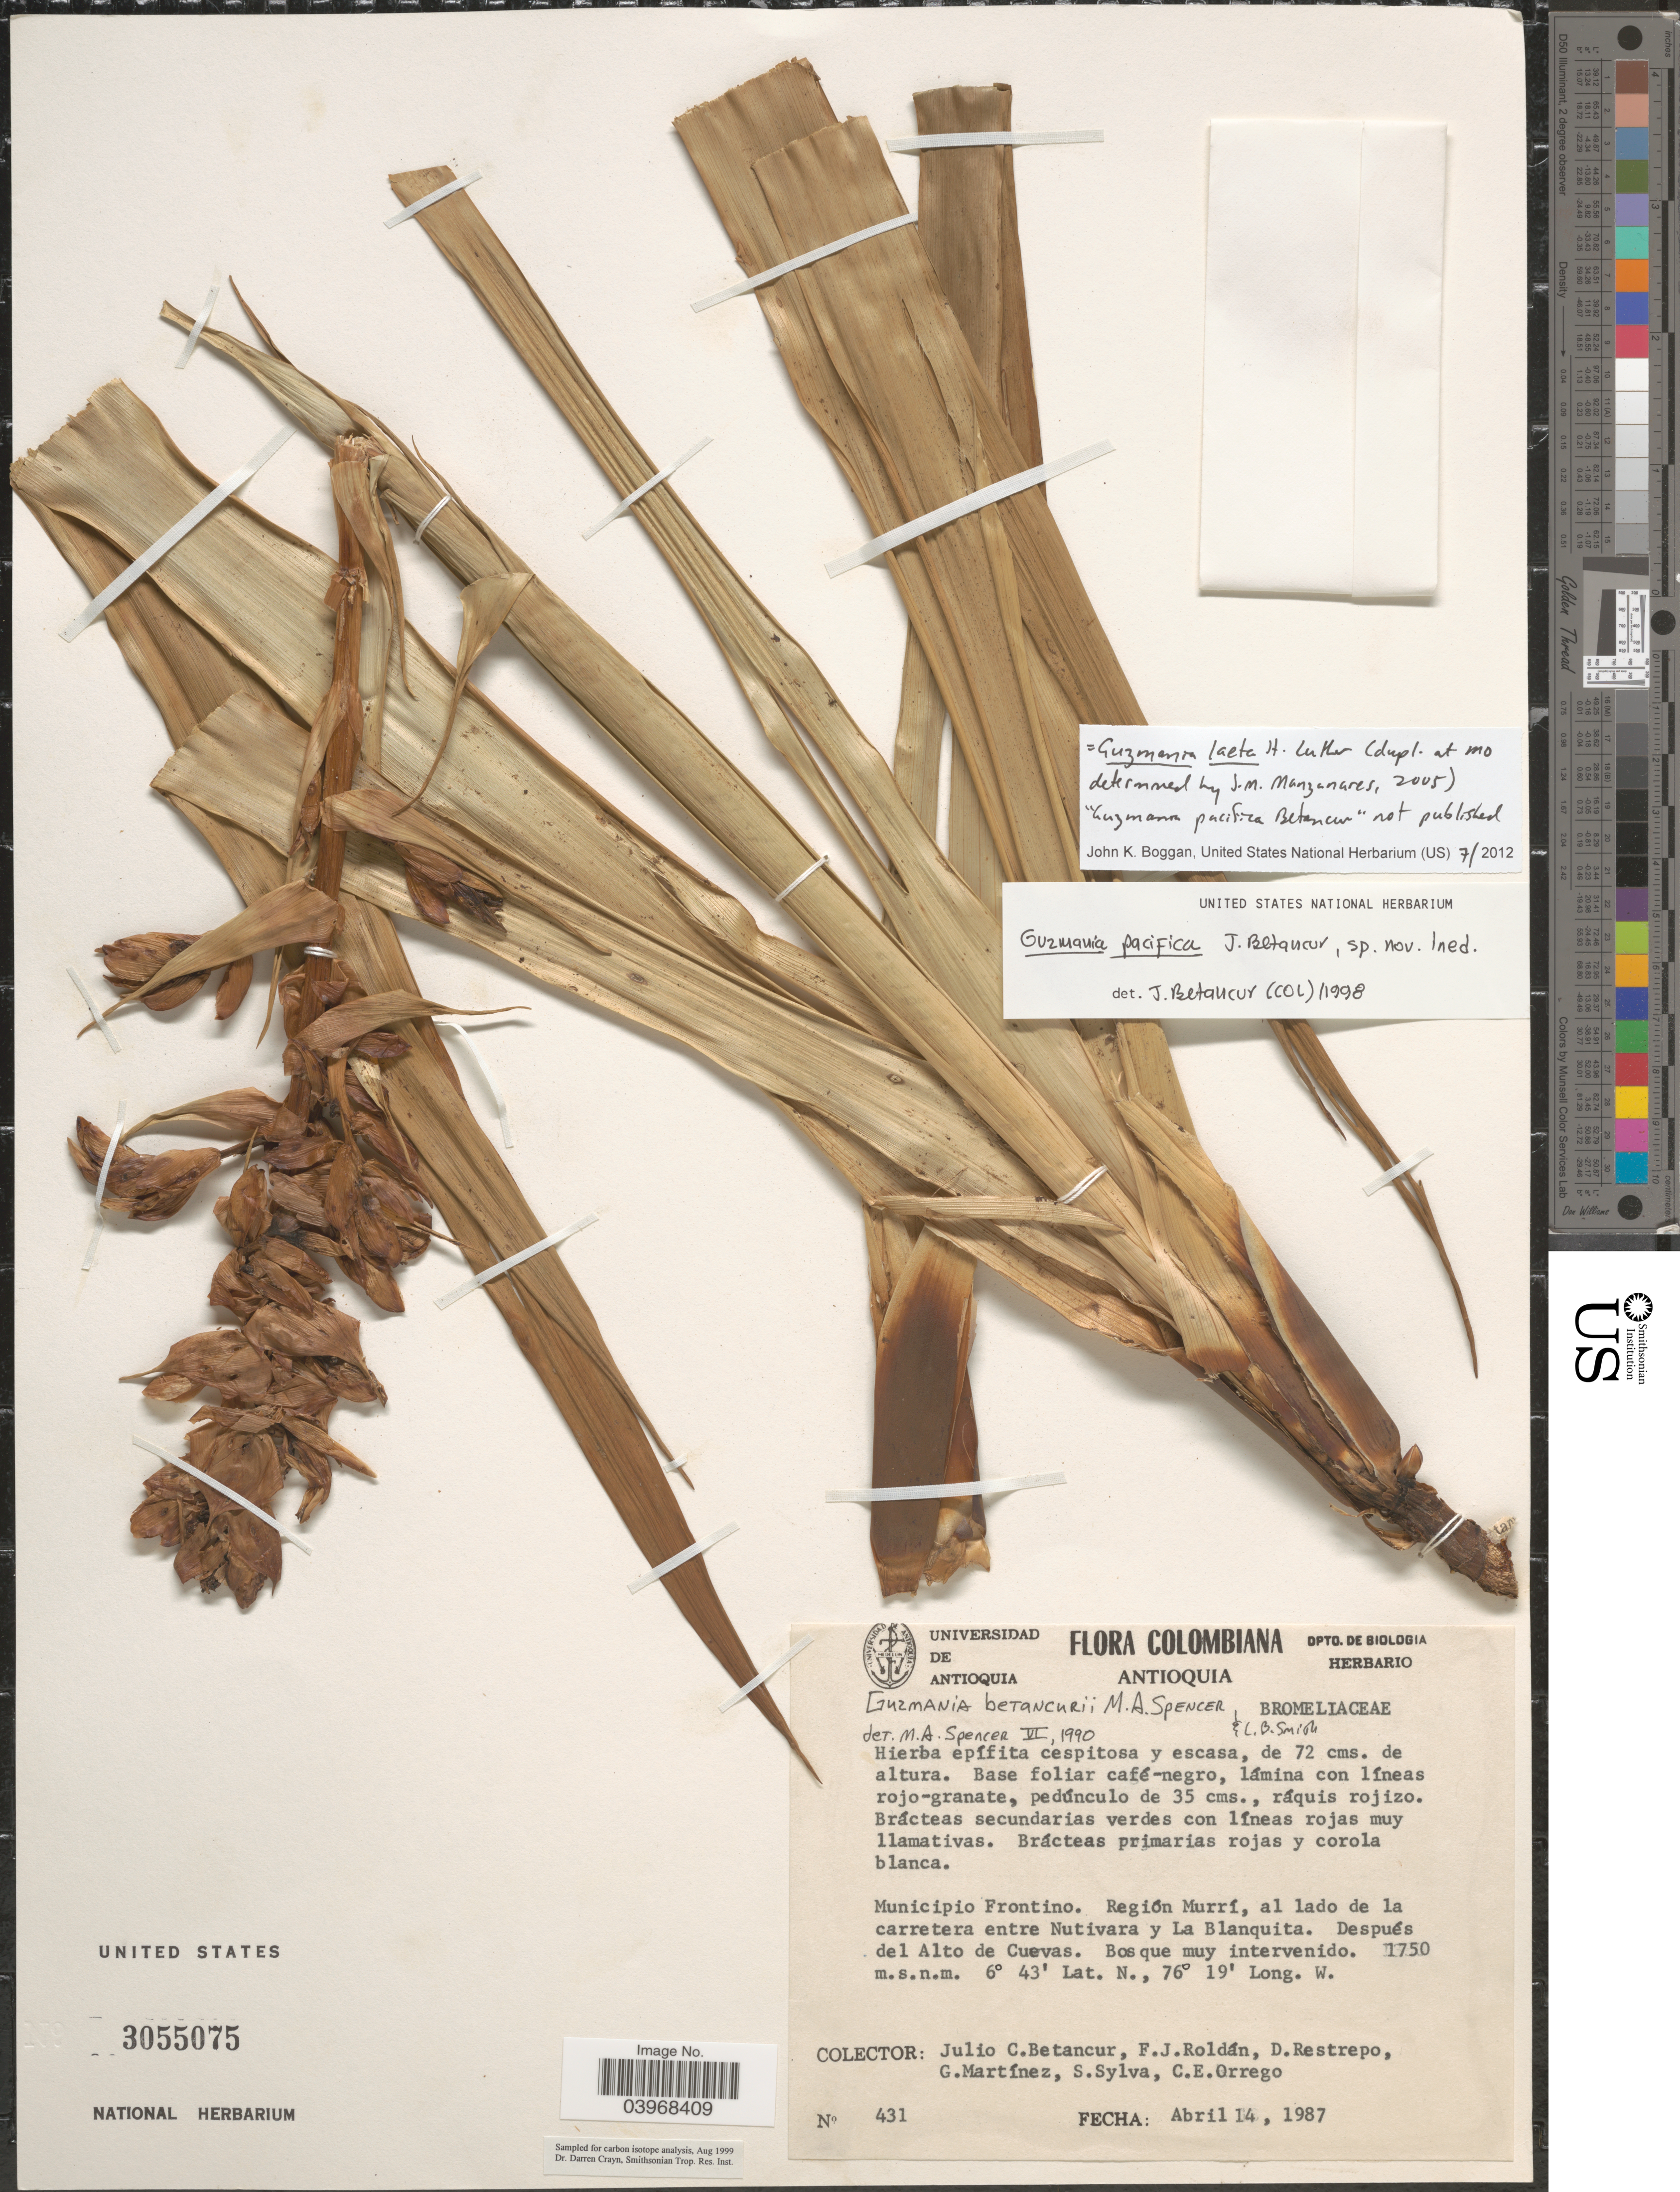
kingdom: Plantae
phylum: Tracheophyta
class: Liliopsida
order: Poales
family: Bromeliaceae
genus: Guzmania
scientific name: Guzmania laeta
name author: H. Luther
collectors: J. Betancur, F. J. Roldán, D. Restrepo, G. Martínez & et al.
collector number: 431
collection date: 1987-04-14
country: Colombia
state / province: Antioquia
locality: Municipio Frontino. Región Murrí, al lado de la carretera entre Nutivara y La Blanquita. Después del Alto de Cuevas.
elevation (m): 1750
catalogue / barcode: US 3055075